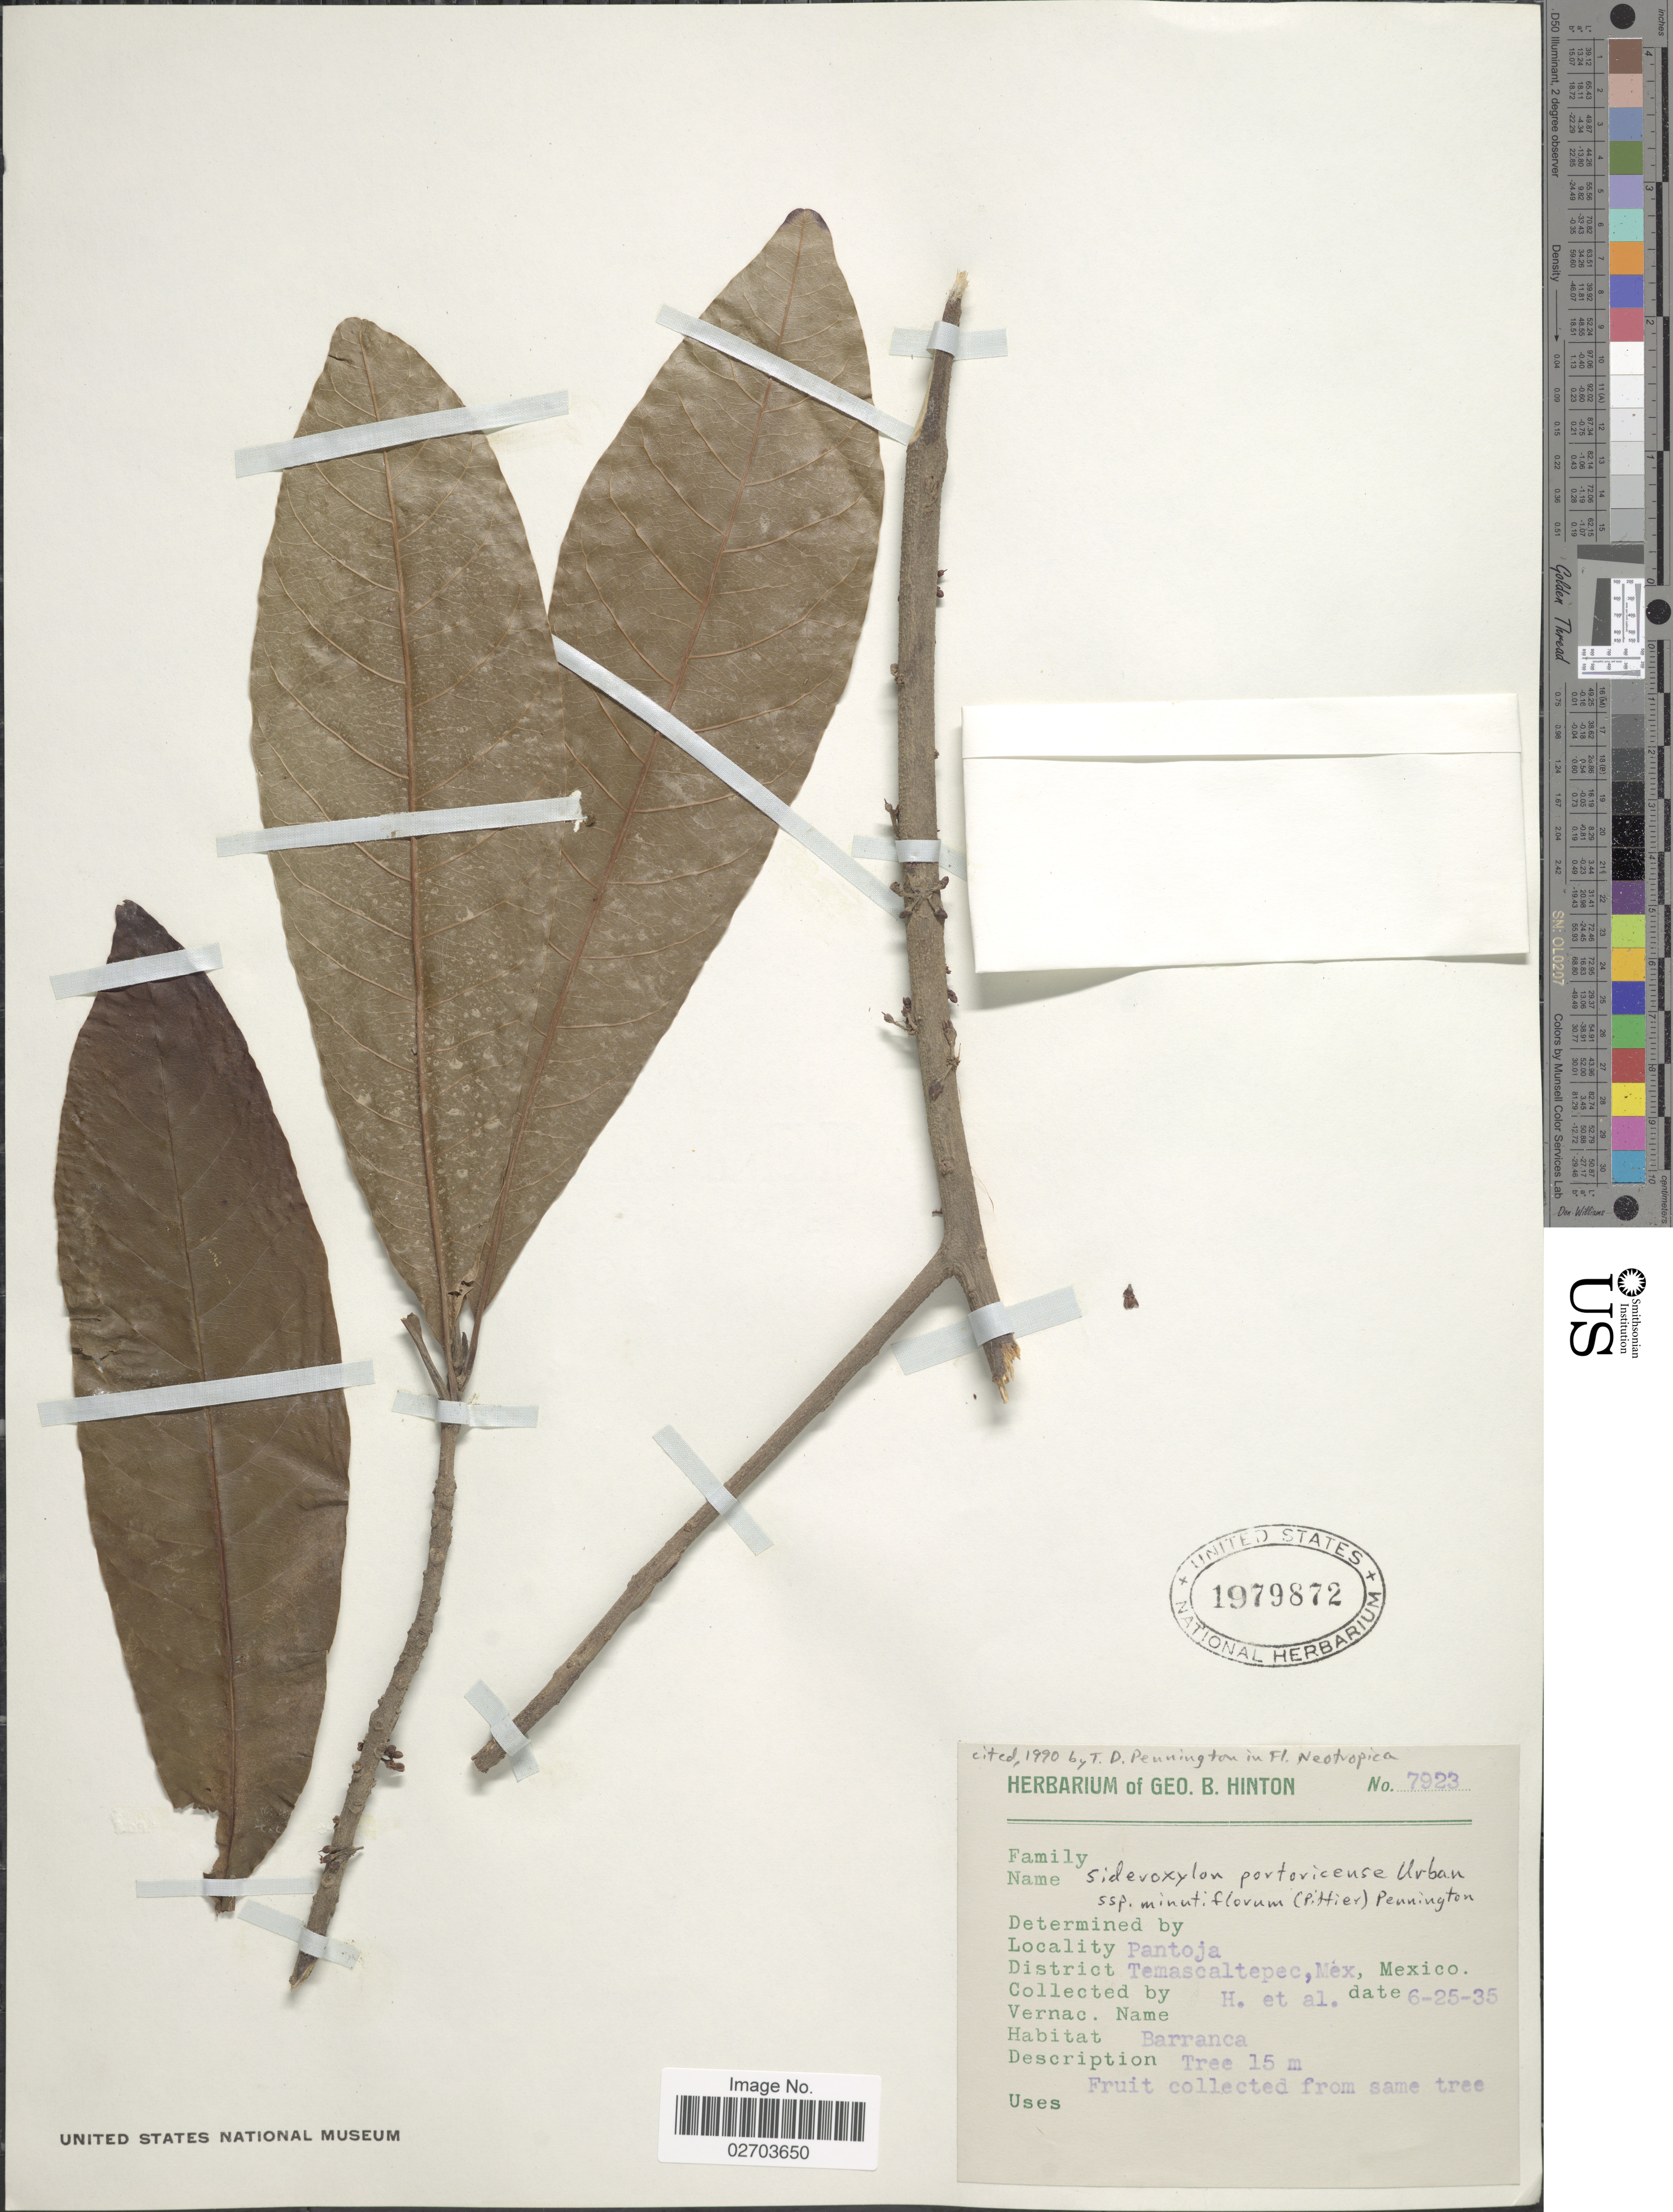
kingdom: Plantae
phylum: Tracheophyta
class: Magnoliopsida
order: Ericales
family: Sapotaceae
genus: Sideroxylon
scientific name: Sideroxylon portoricense subsp. minutiflorum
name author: (Pittier) T.D. Penn.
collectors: G. B. Hinton & et al.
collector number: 7923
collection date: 1935-06-25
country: Mexico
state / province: México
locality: Pantoja, District Temascaltepec, Barranca.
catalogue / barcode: US 1979872